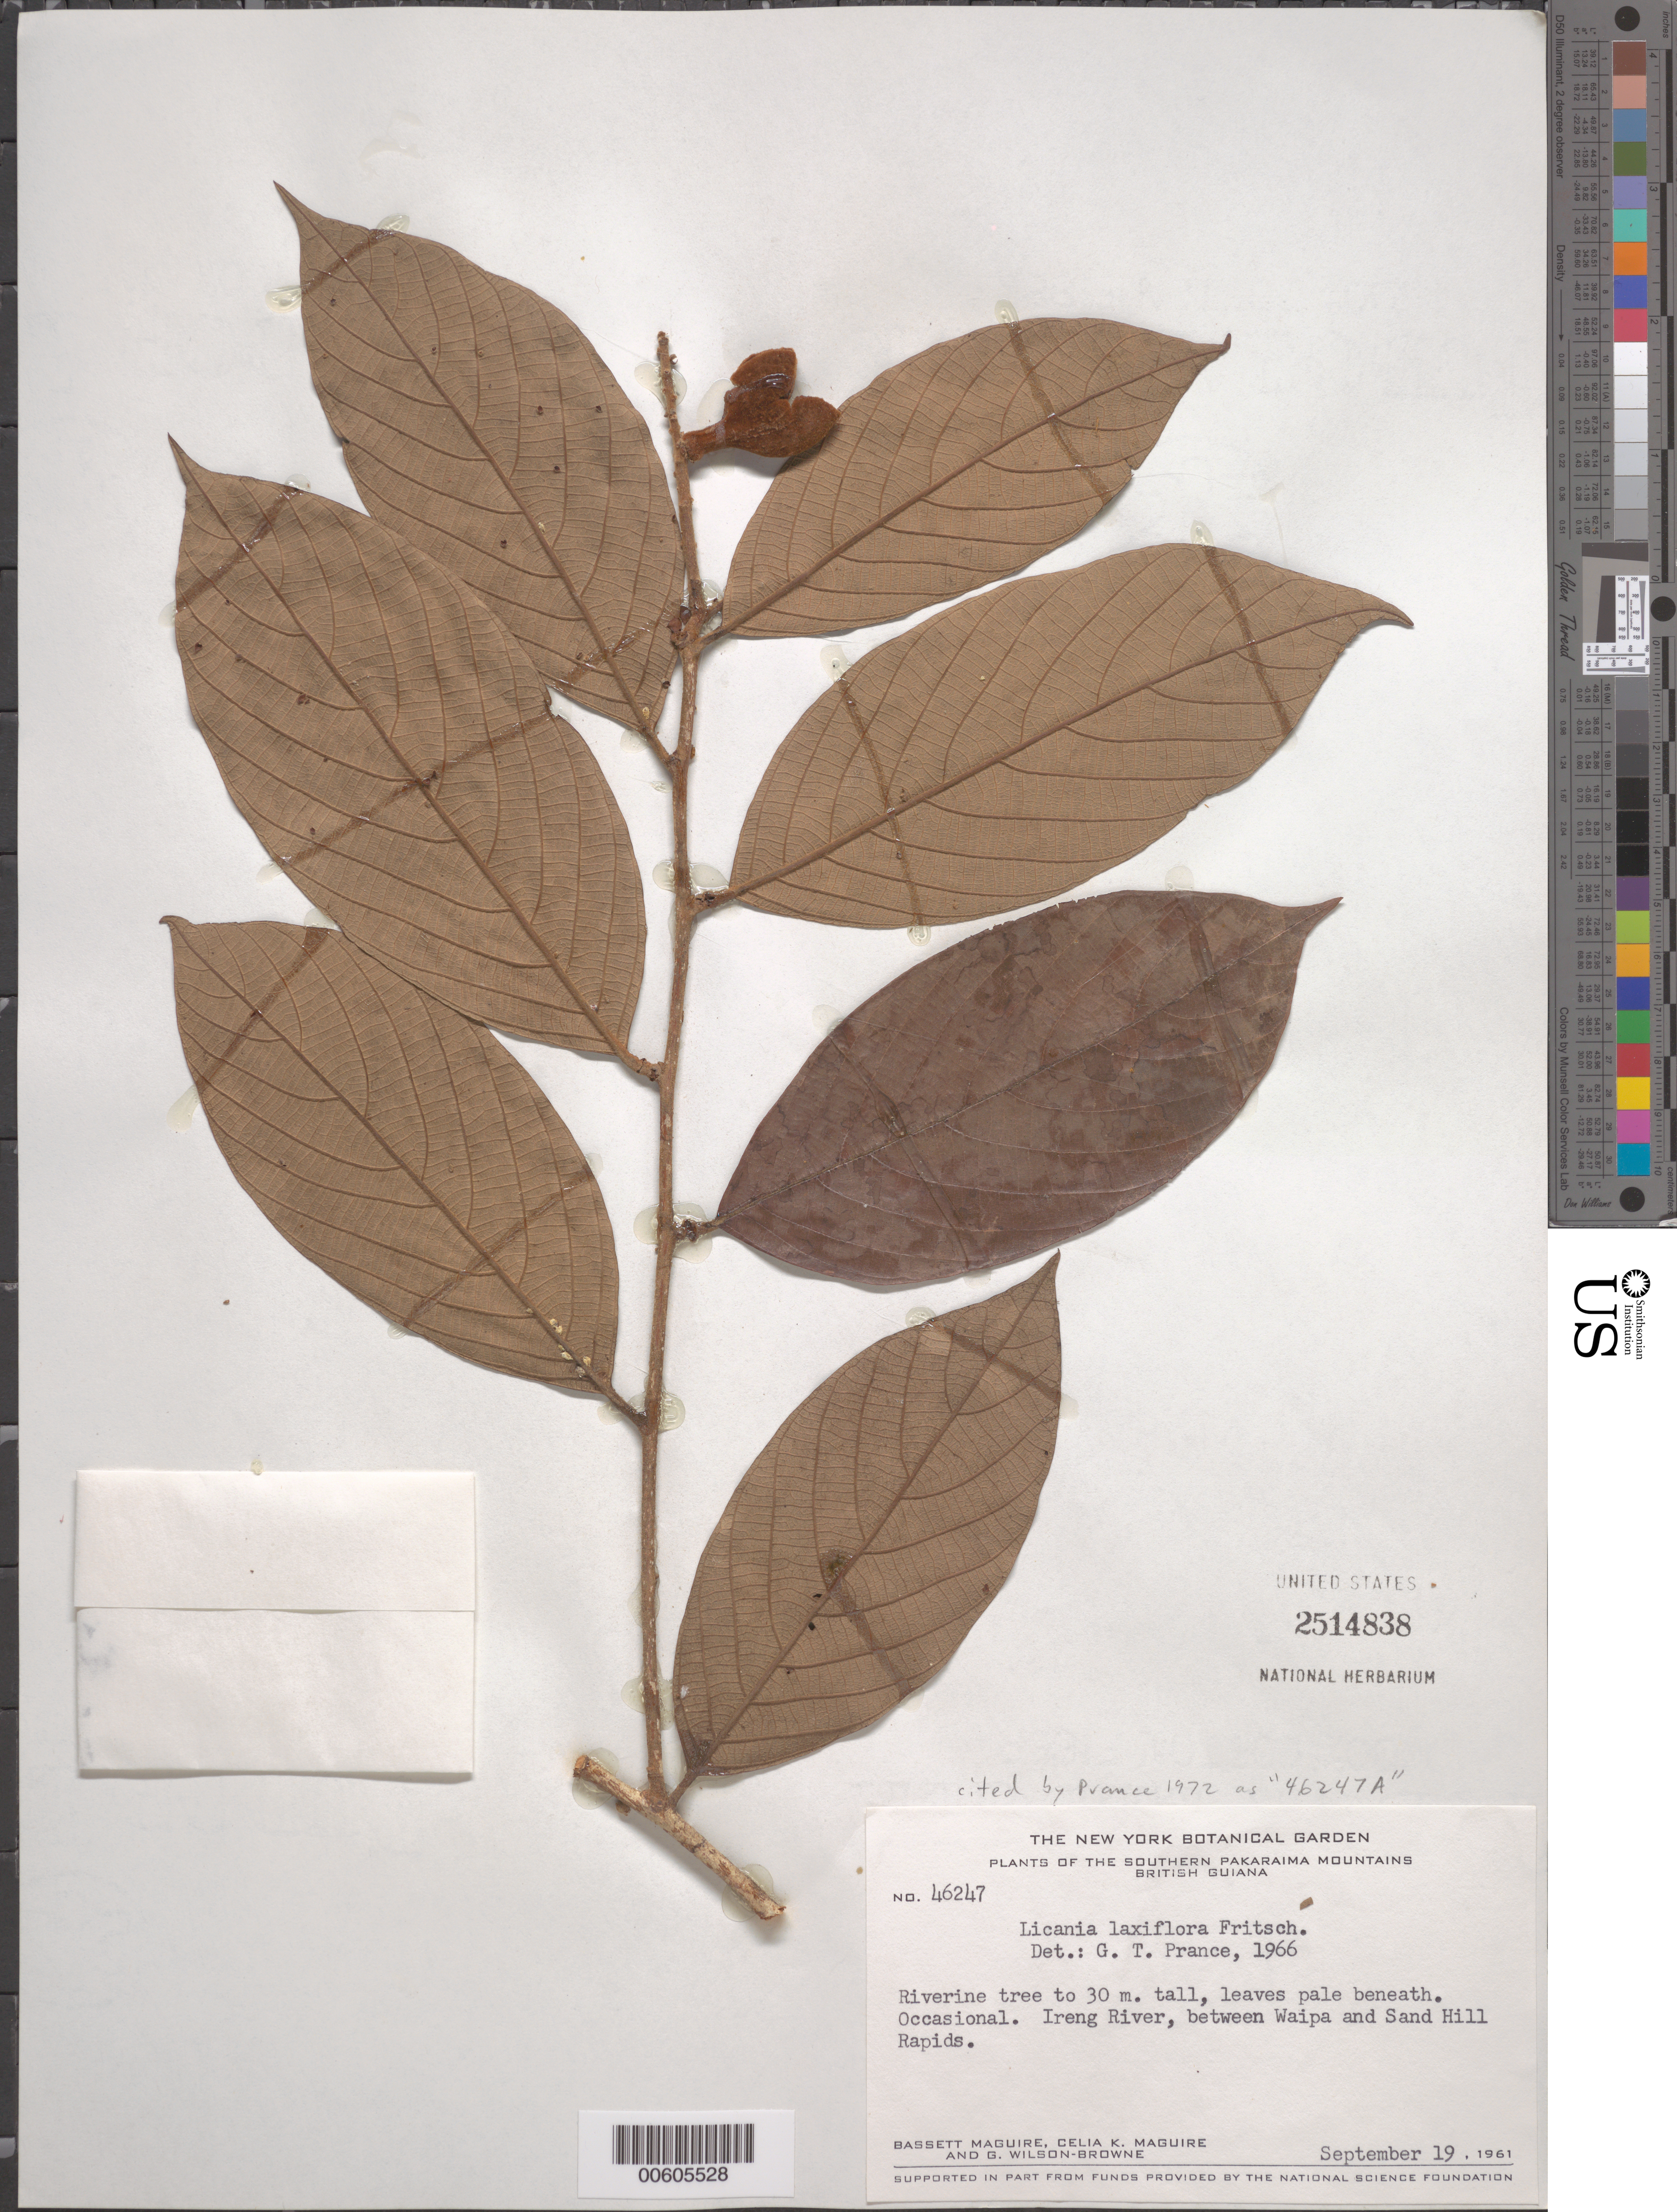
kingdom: Plantae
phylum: Tracheophyta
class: Magnoliopsida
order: Malpighiales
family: Chrysobalanaceae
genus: Licania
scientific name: Licania laxiflora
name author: Fritsch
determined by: Prance, G. T.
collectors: B. Maguire, C. K. Maguire & G. Wilson-Browne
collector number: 46247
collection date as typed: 19-Sep-61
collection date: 1961-09-19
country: Guyana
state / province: Potaro-Siparuni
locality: Ireng River, between Waipa and Sand Hill Rapids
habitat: Riverine forest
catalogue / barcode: US 2514838